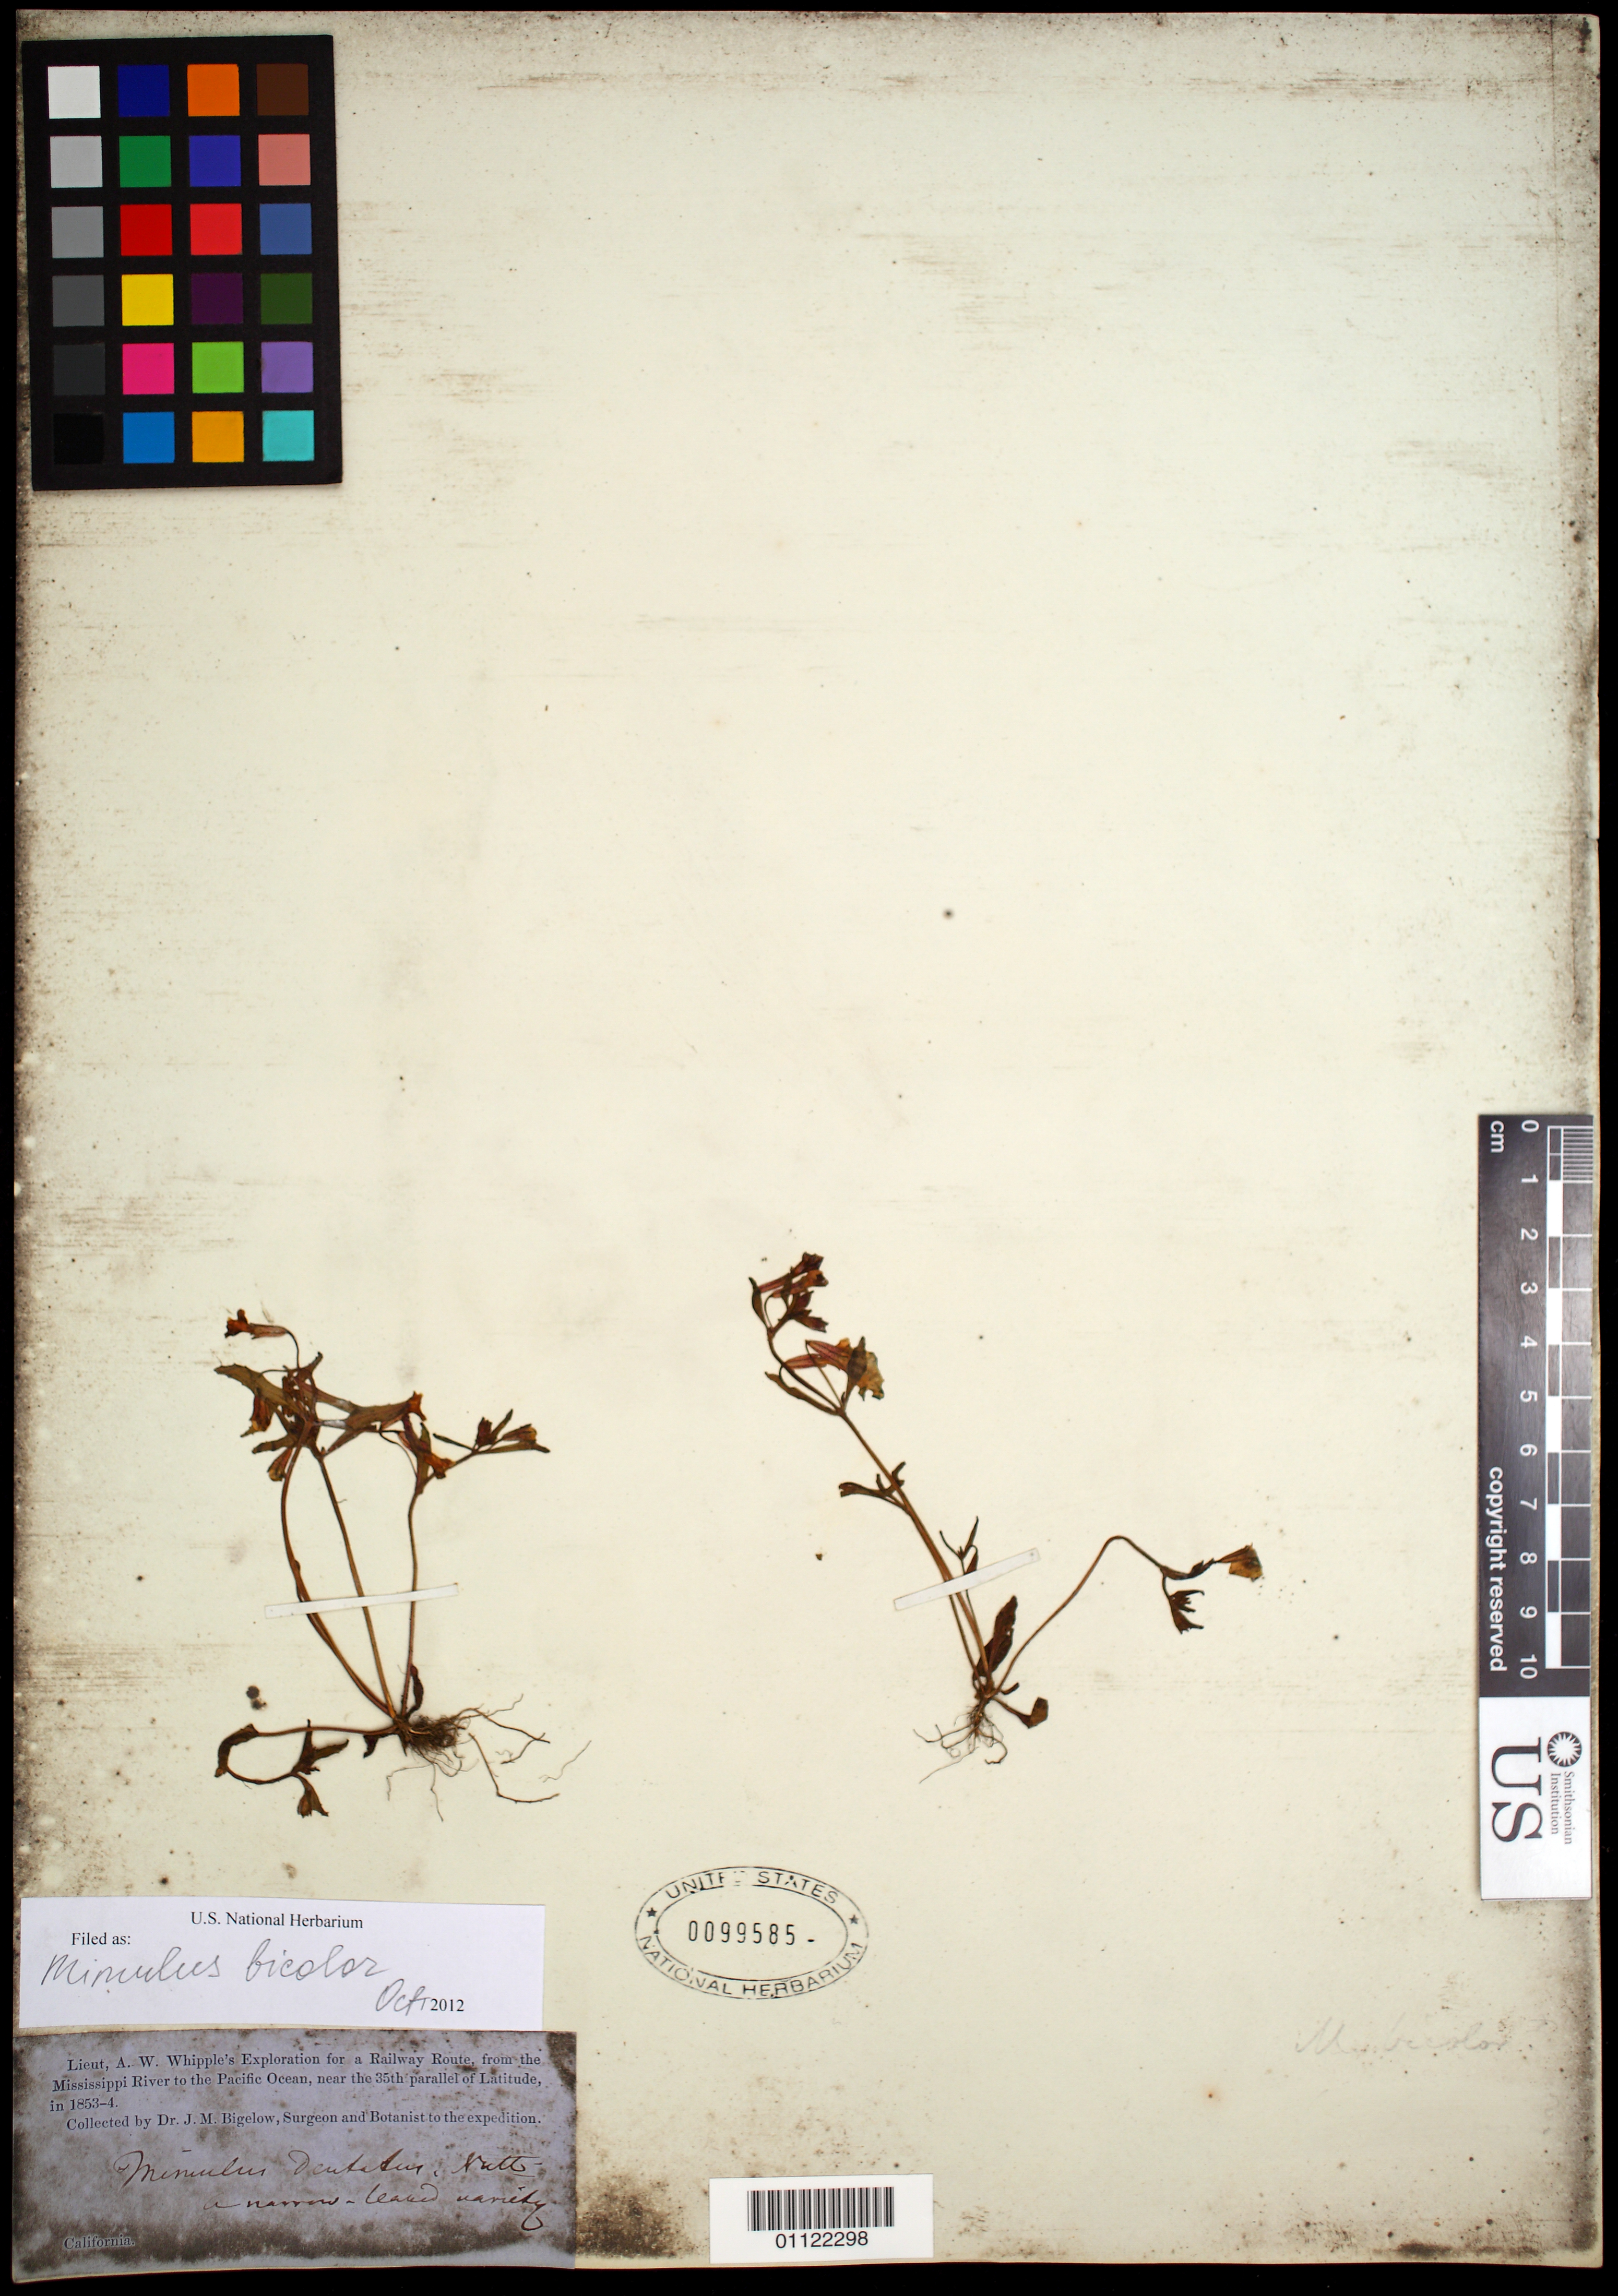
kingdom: Plantae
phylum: Tracheophyta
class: Magnoliopsida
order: Lamiales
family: Phrymaceae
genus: Mimulus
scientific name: Mimulus bicolor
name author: Hartw. ex Benth.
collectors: J. M. Bigelow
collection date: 1853/1854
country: United States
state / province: California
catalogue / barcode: US 99585